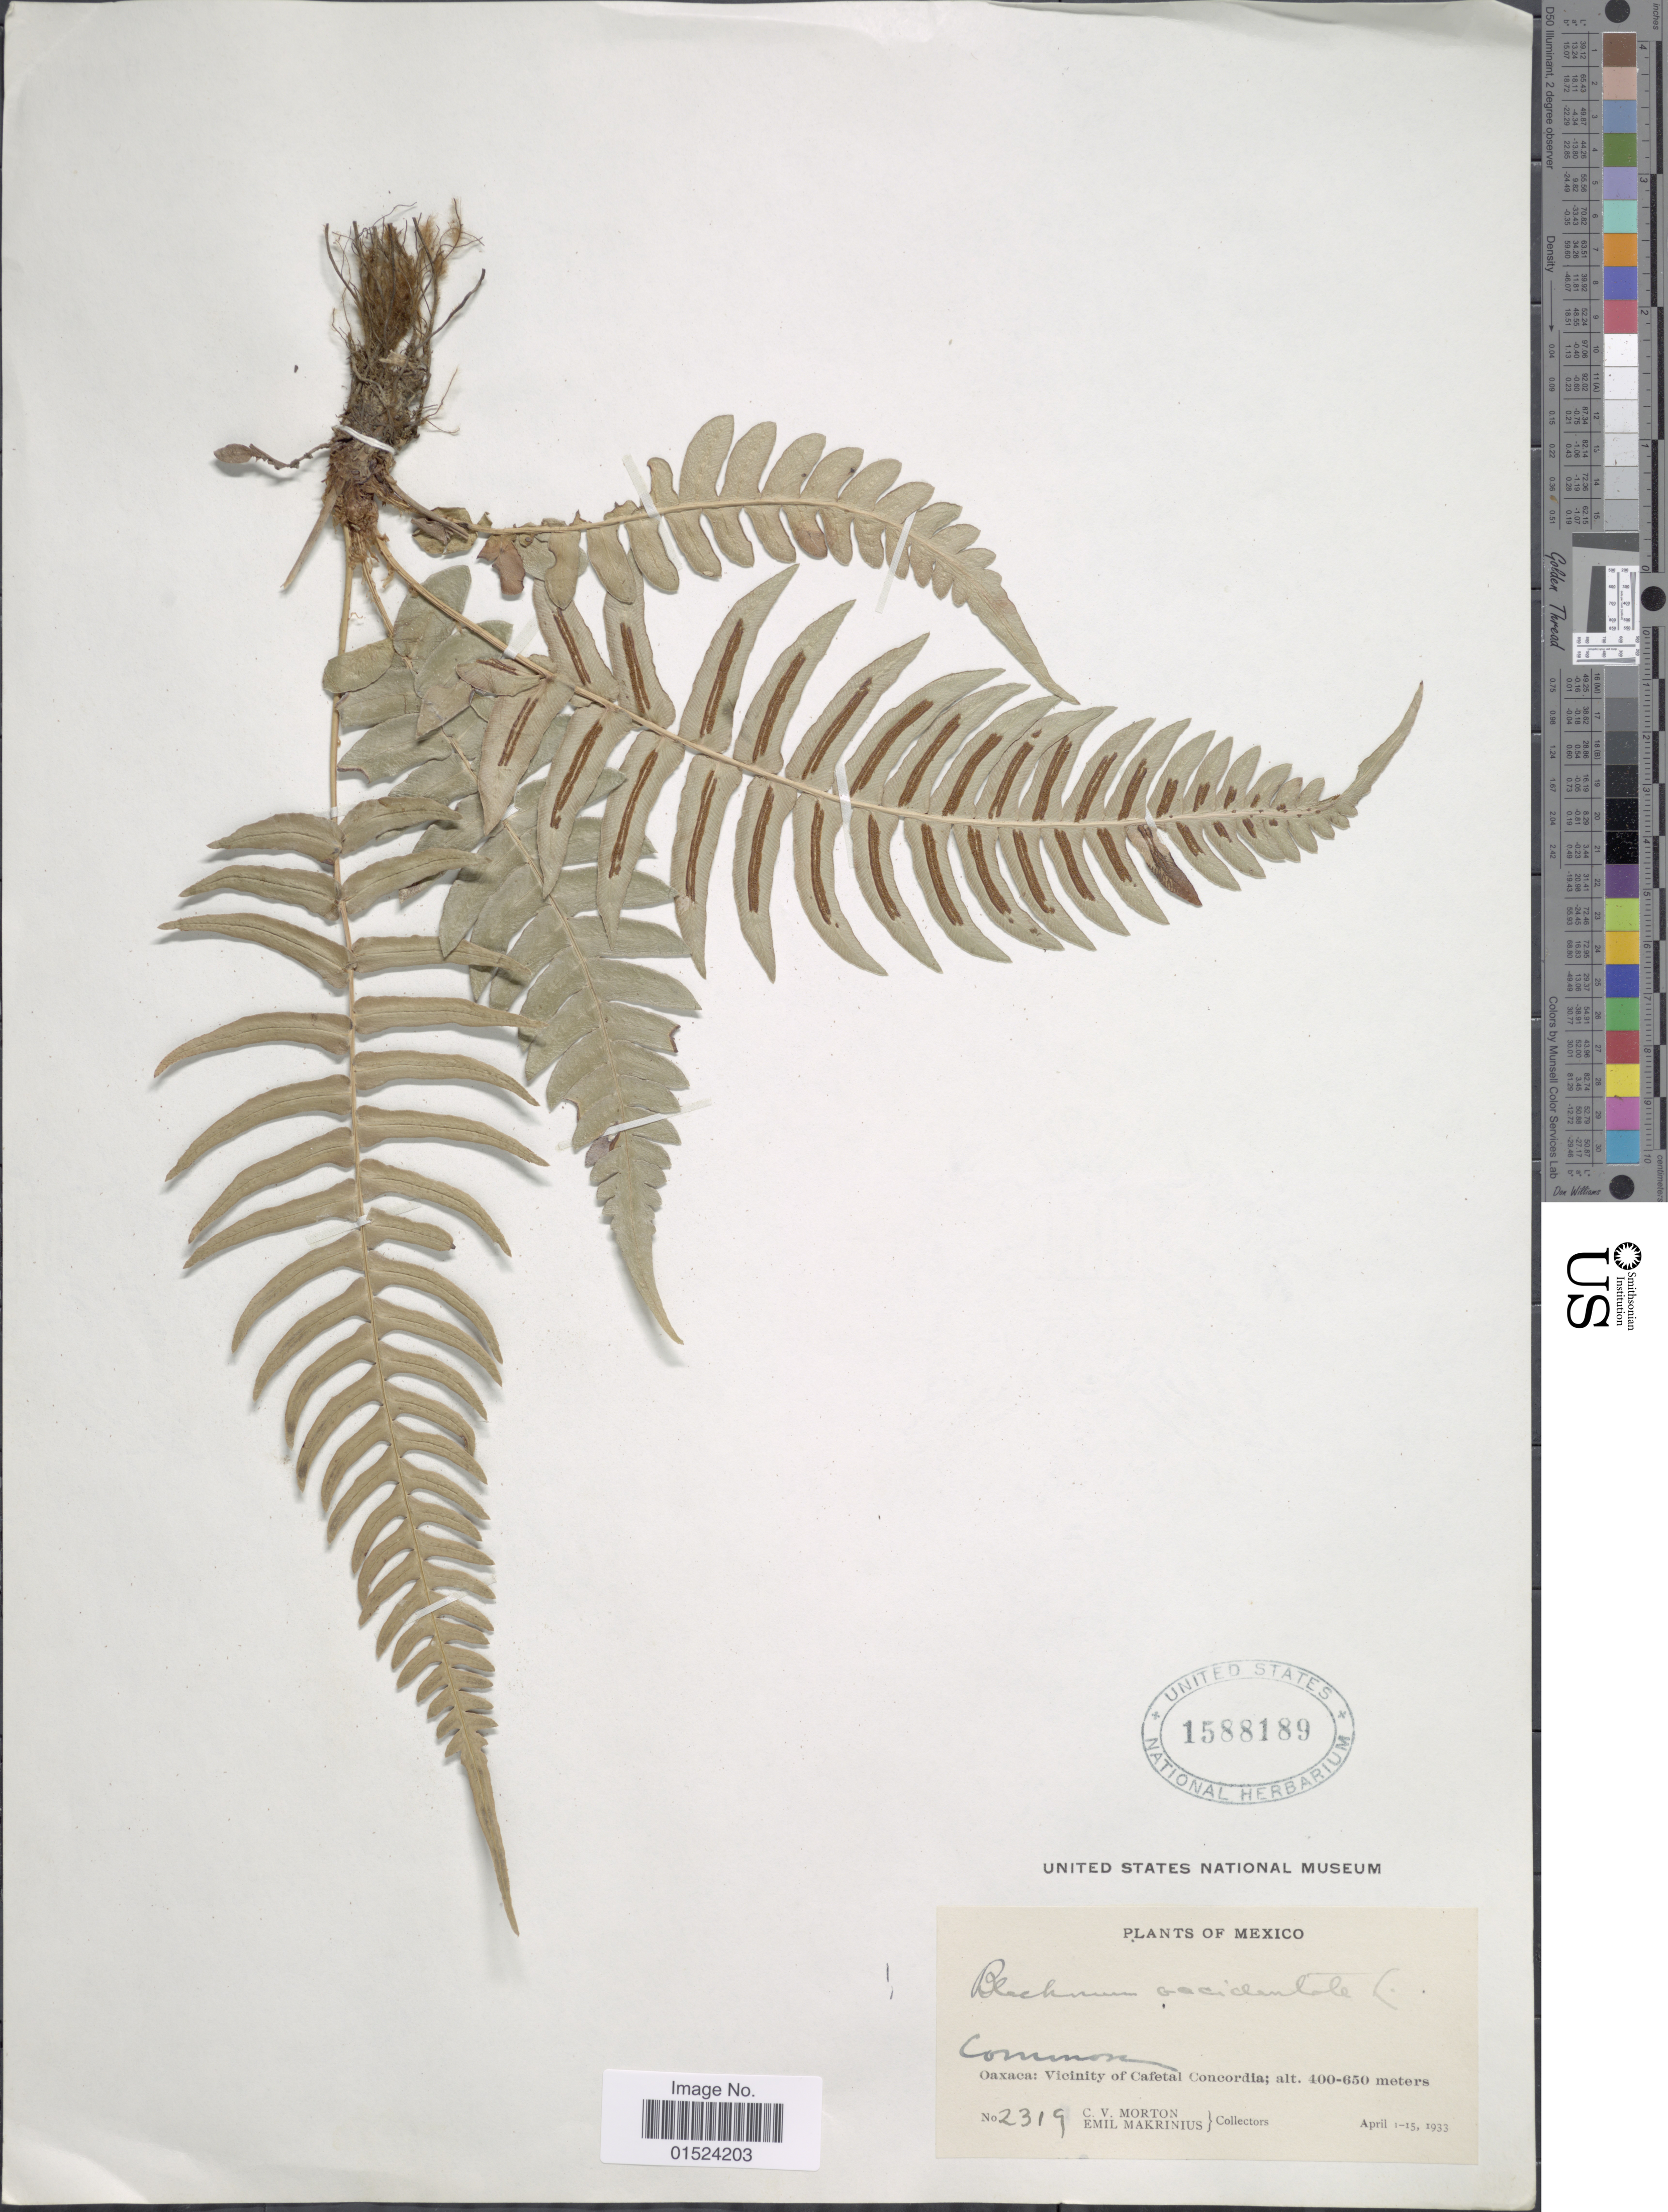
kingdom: Plantae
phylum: Tracheophyta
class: Polypodiopsida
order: Polypodiales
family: Blechnaceae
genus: Blechnum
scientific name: Blechnum occidentale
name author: L.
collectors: C. V. Morton & E. Makrinius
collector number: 2319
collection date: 1933-04-01/1933-04-15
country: Mexico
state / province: Oaxaca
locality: Vicinity of Cafetal Concordia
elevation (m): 400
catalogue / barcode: US 1588189